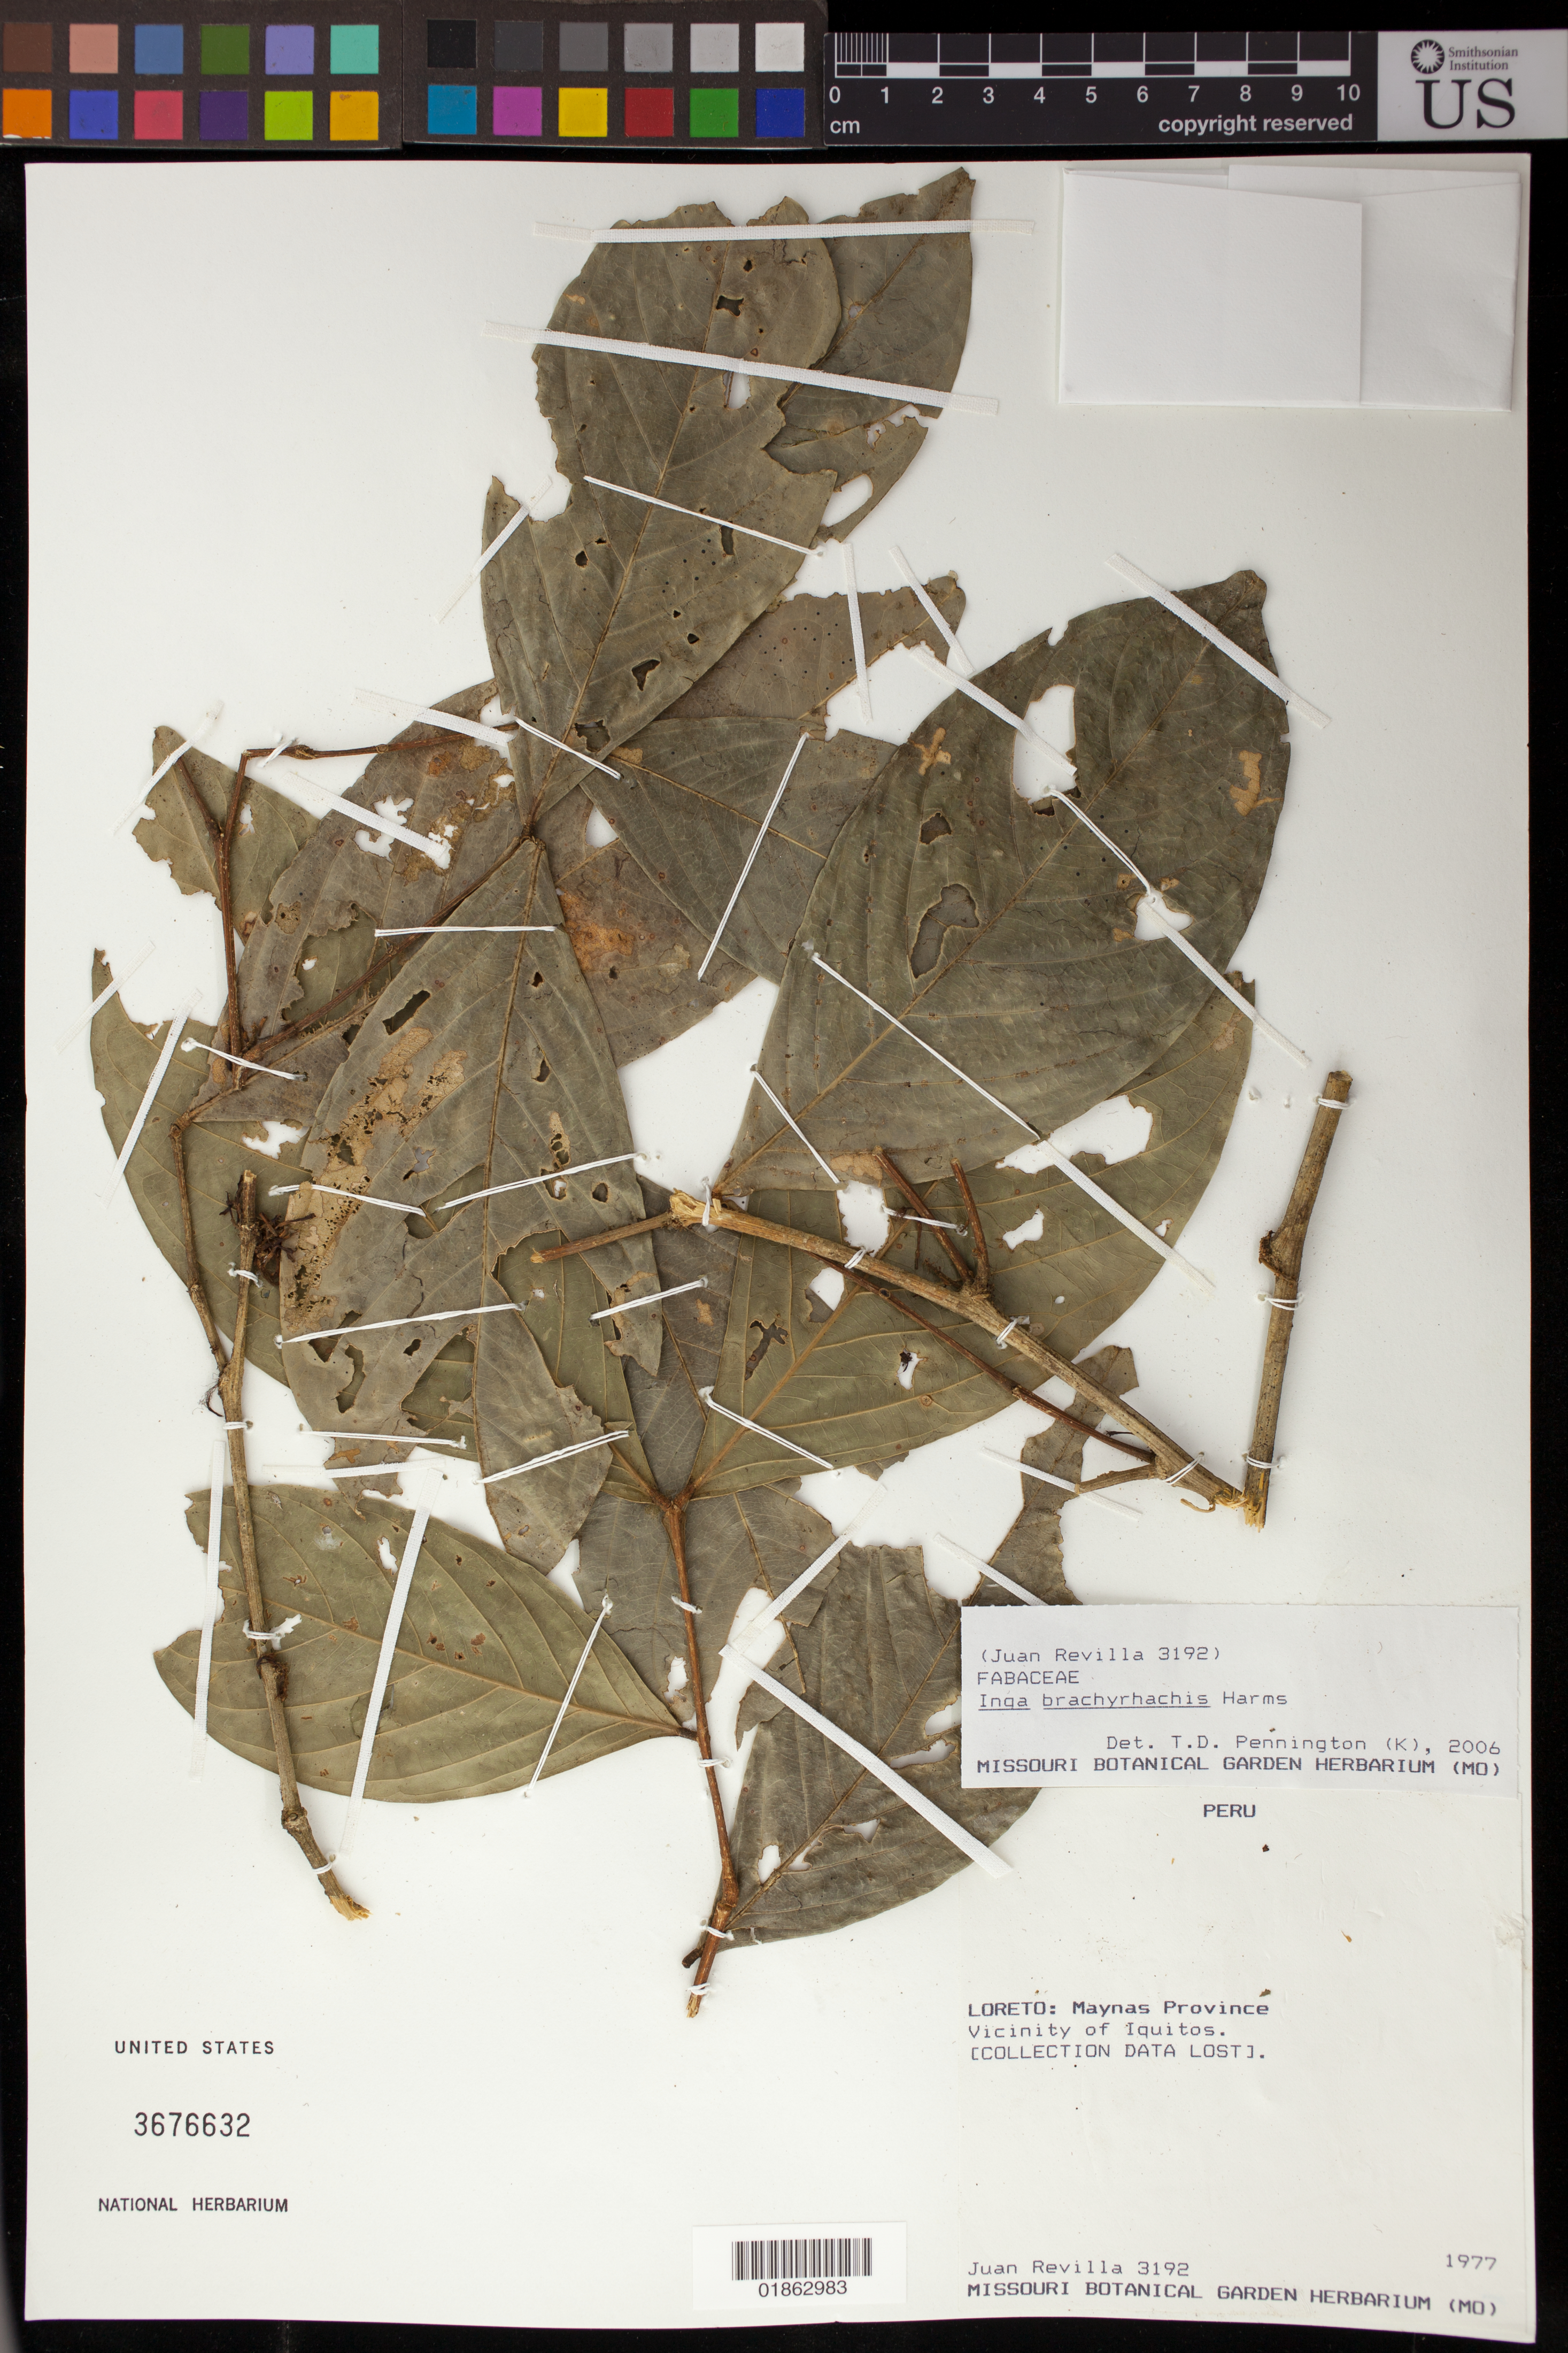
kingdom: Plantae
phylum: Tracheophyta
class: Magnoliopsida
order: Fabales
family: Fabaceae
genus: Inga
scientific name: Inga brachyrhachis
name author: Harms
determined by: Pennington, T. D., (K)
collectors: J. Revilla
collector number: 3192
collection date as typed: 1977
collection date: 1977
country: Peru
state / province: Loreto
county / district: Maynas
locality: Vicinity of Iquitos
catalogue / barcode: US 3676632